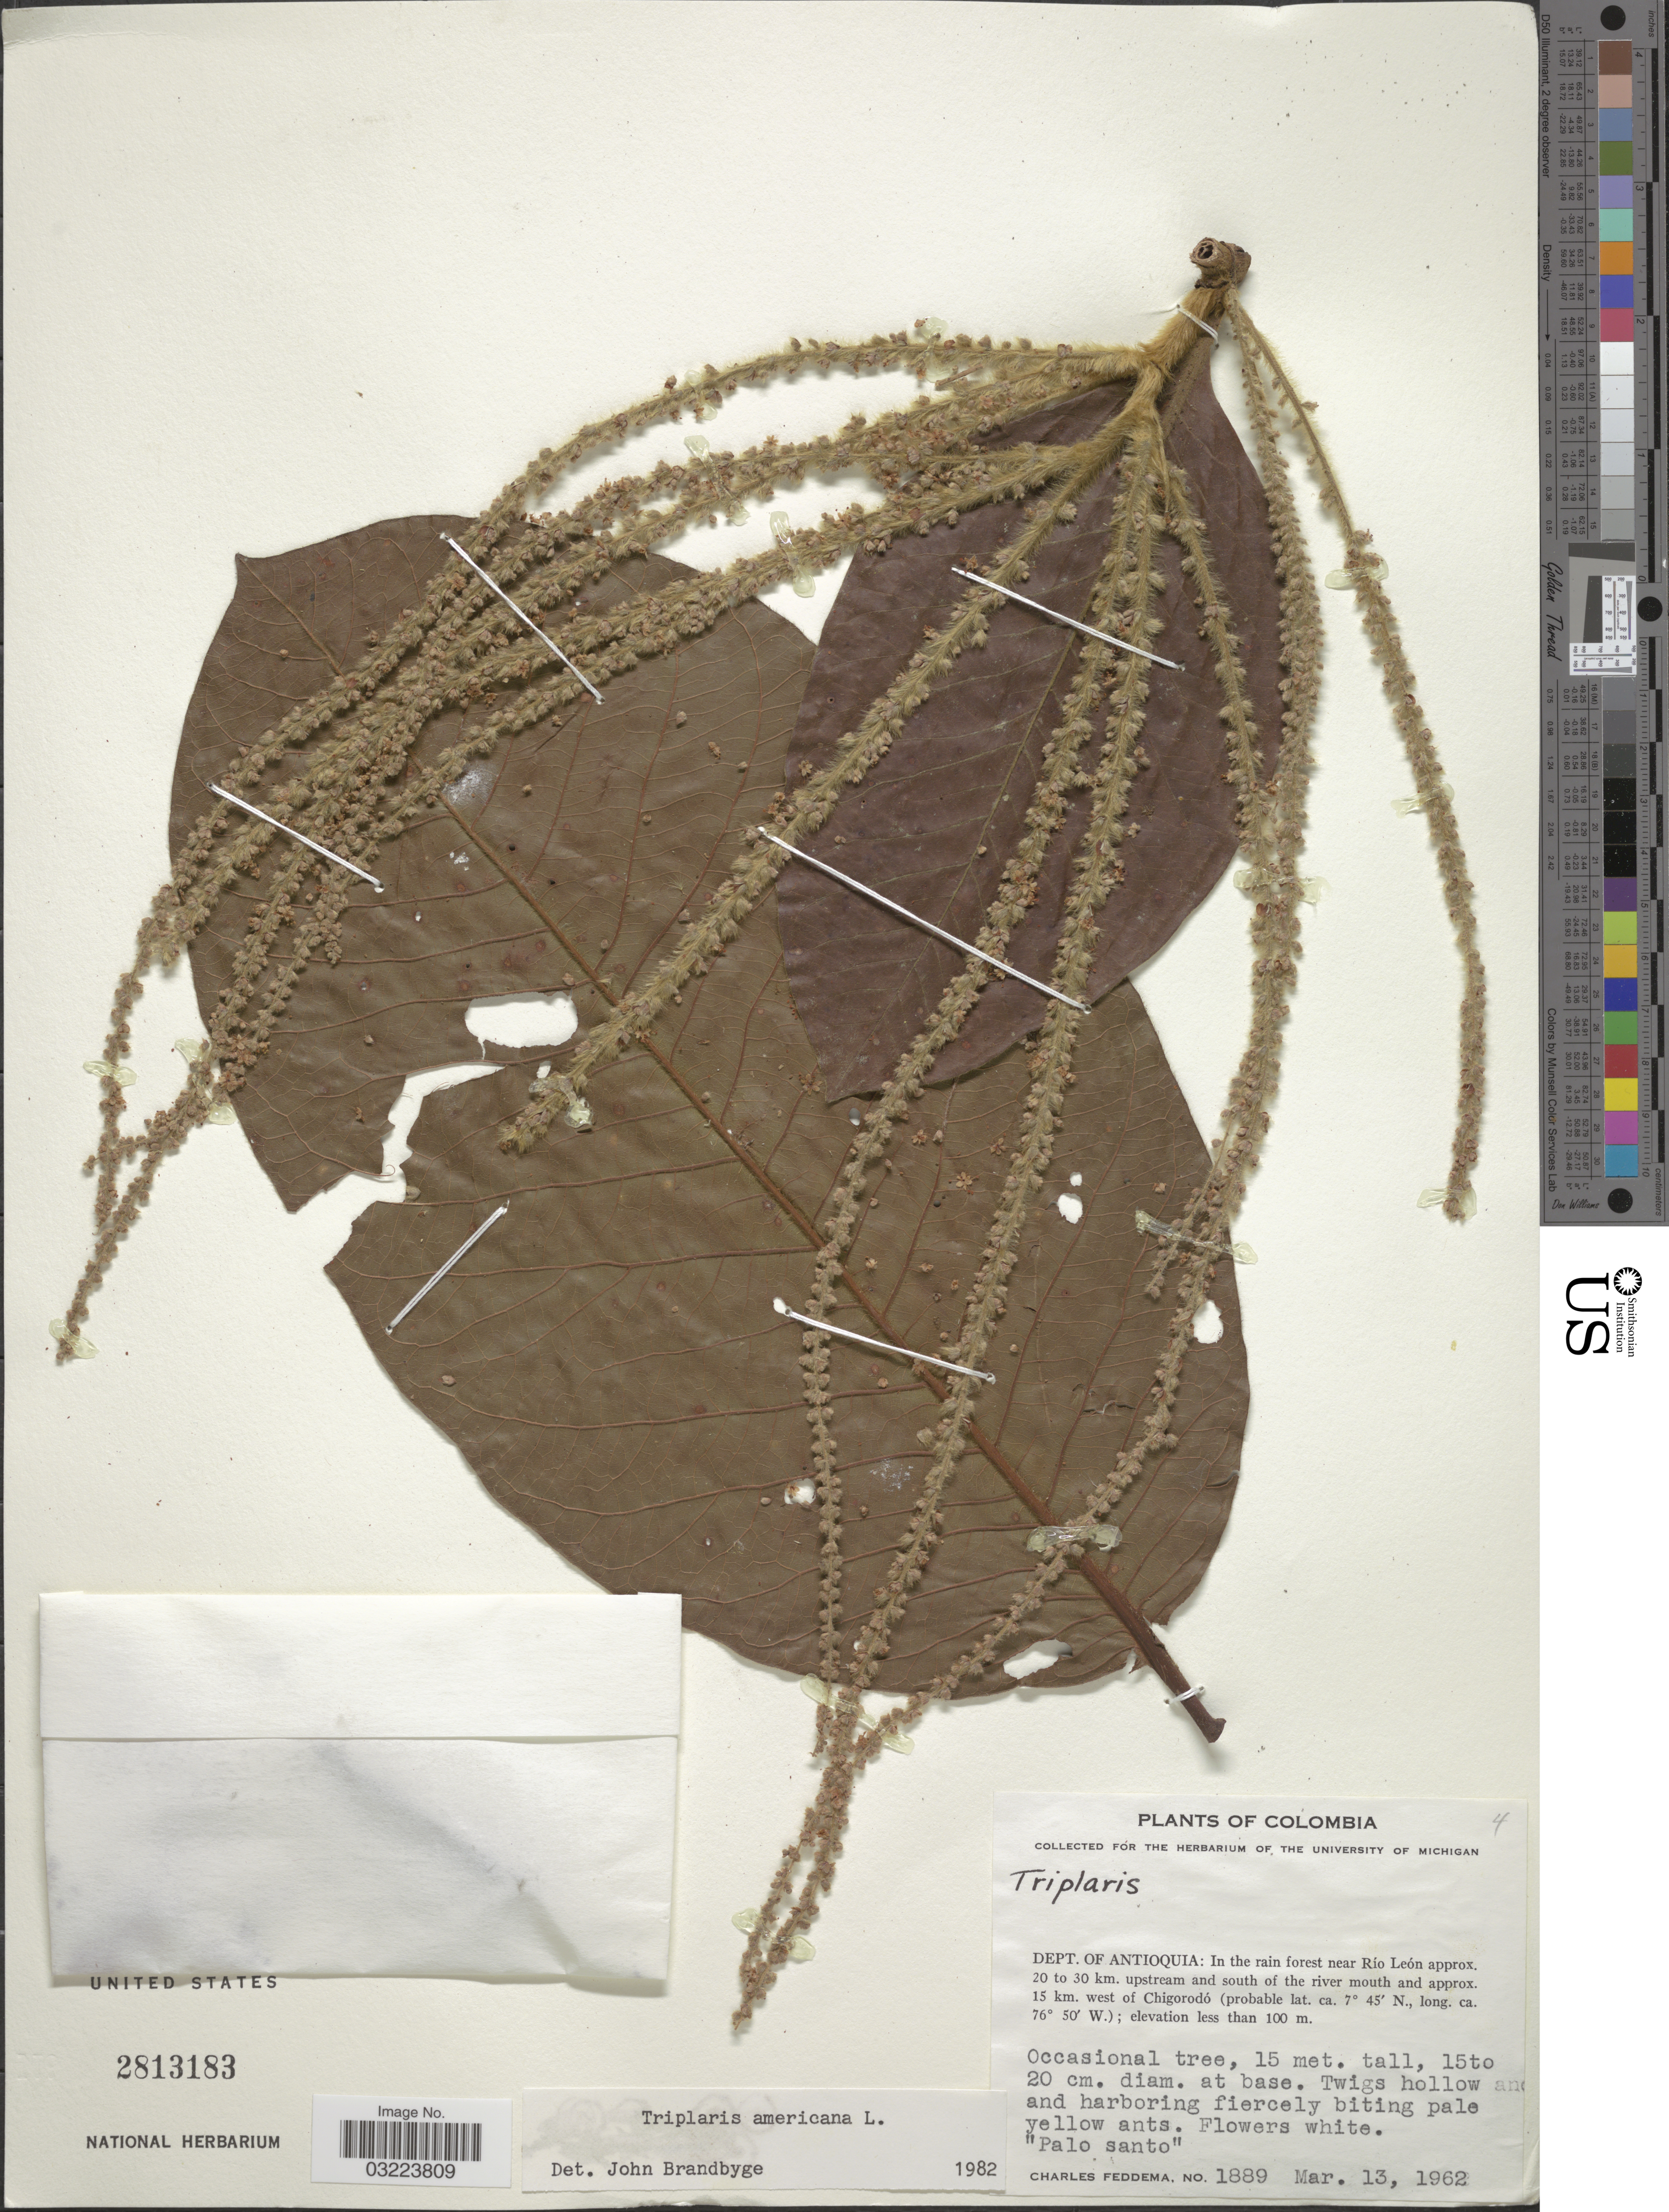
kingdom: Plantae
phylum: Tracheophyta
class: Magnoliopsida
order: Caryophyllales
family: Polygonaceae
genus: Triplaris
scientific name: Triplaris americana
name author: L.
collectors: C. Feddema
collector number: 1889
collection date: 1962-03-13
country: Colombia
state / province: Antioquia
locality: Dept. of Antioquia: In the rain forest near Río León approx. 20 to 30 km. upstream and south of the river mouth and approx. 15 km. west of Chigorodó.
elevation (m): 100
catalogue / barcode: US 2813183